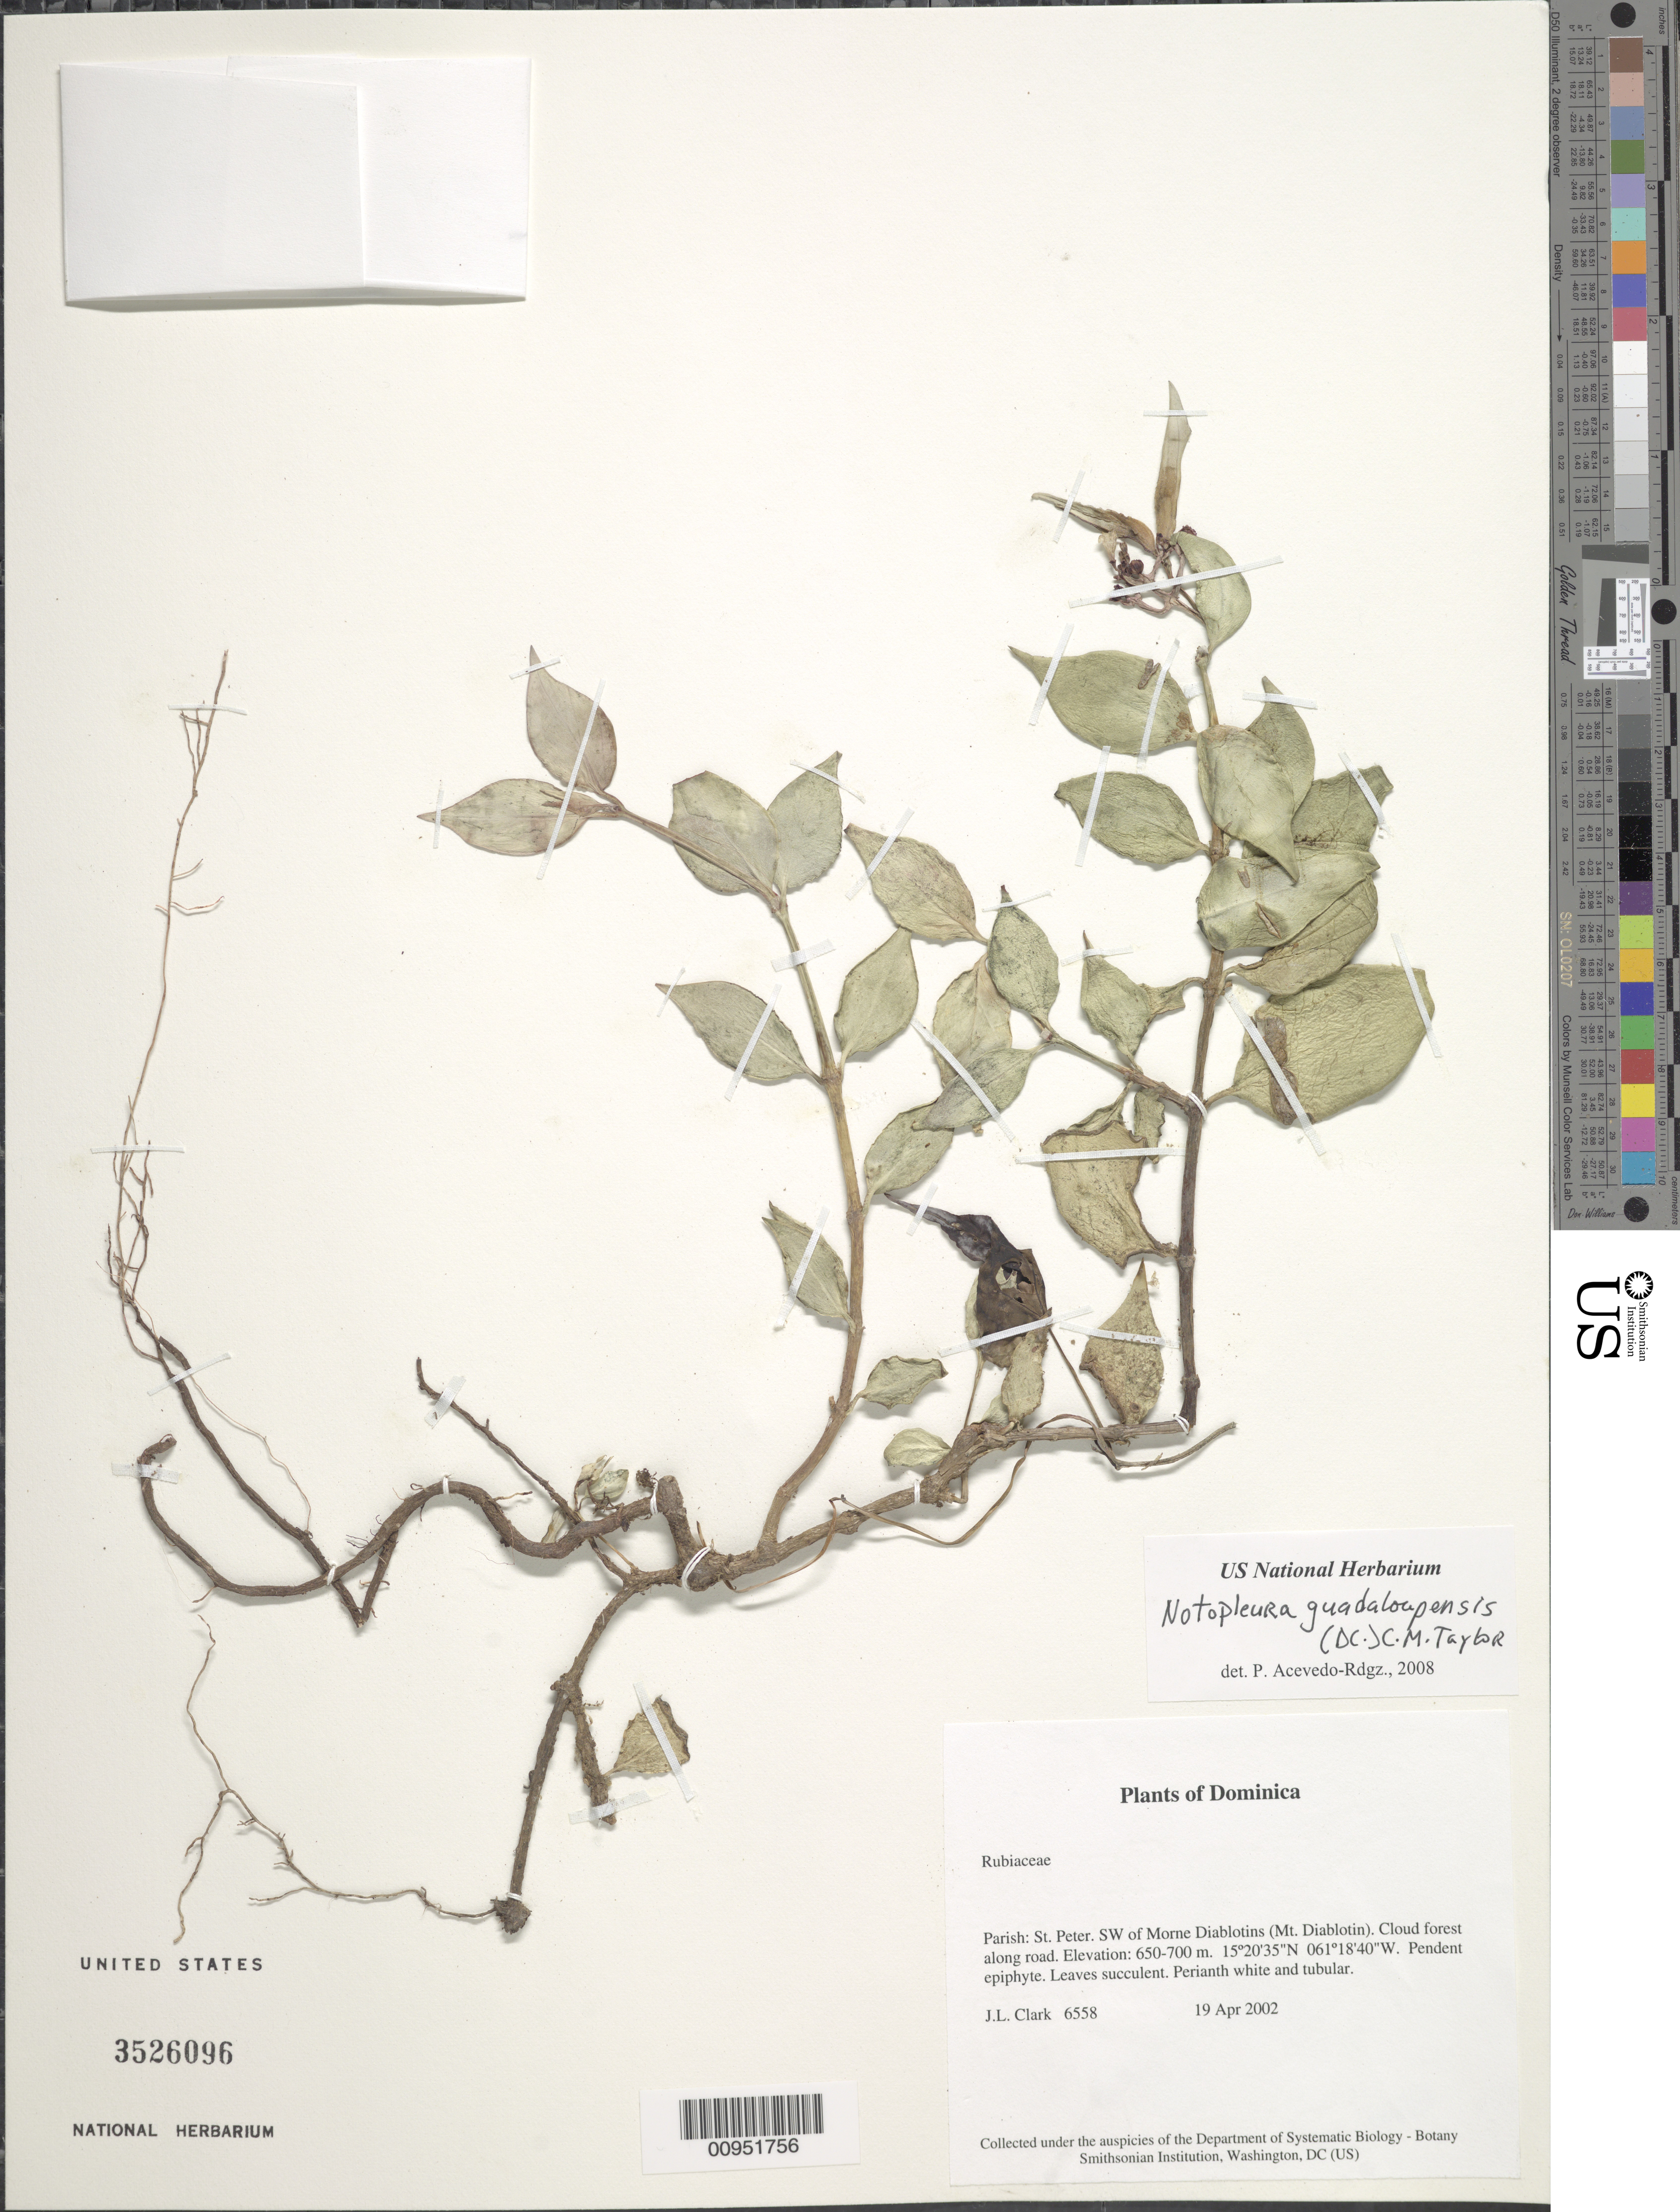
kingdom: Plantae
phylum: Tracheophyta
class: Magnoliopsida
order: Gentianales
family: Rubiaceae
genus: Notopleura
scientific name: Notopleura guadalupensis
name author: (DC.) C.M. Taylor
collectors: J. L. Clark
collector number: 6558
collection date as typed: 19 Apr 2002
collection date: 2002-04-19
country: Dominica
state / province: St. Peter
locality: SW of Morne Diablotins (Mt. Diablotin)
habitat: Cloud forest along road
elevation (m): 650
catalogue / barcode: US 3526096